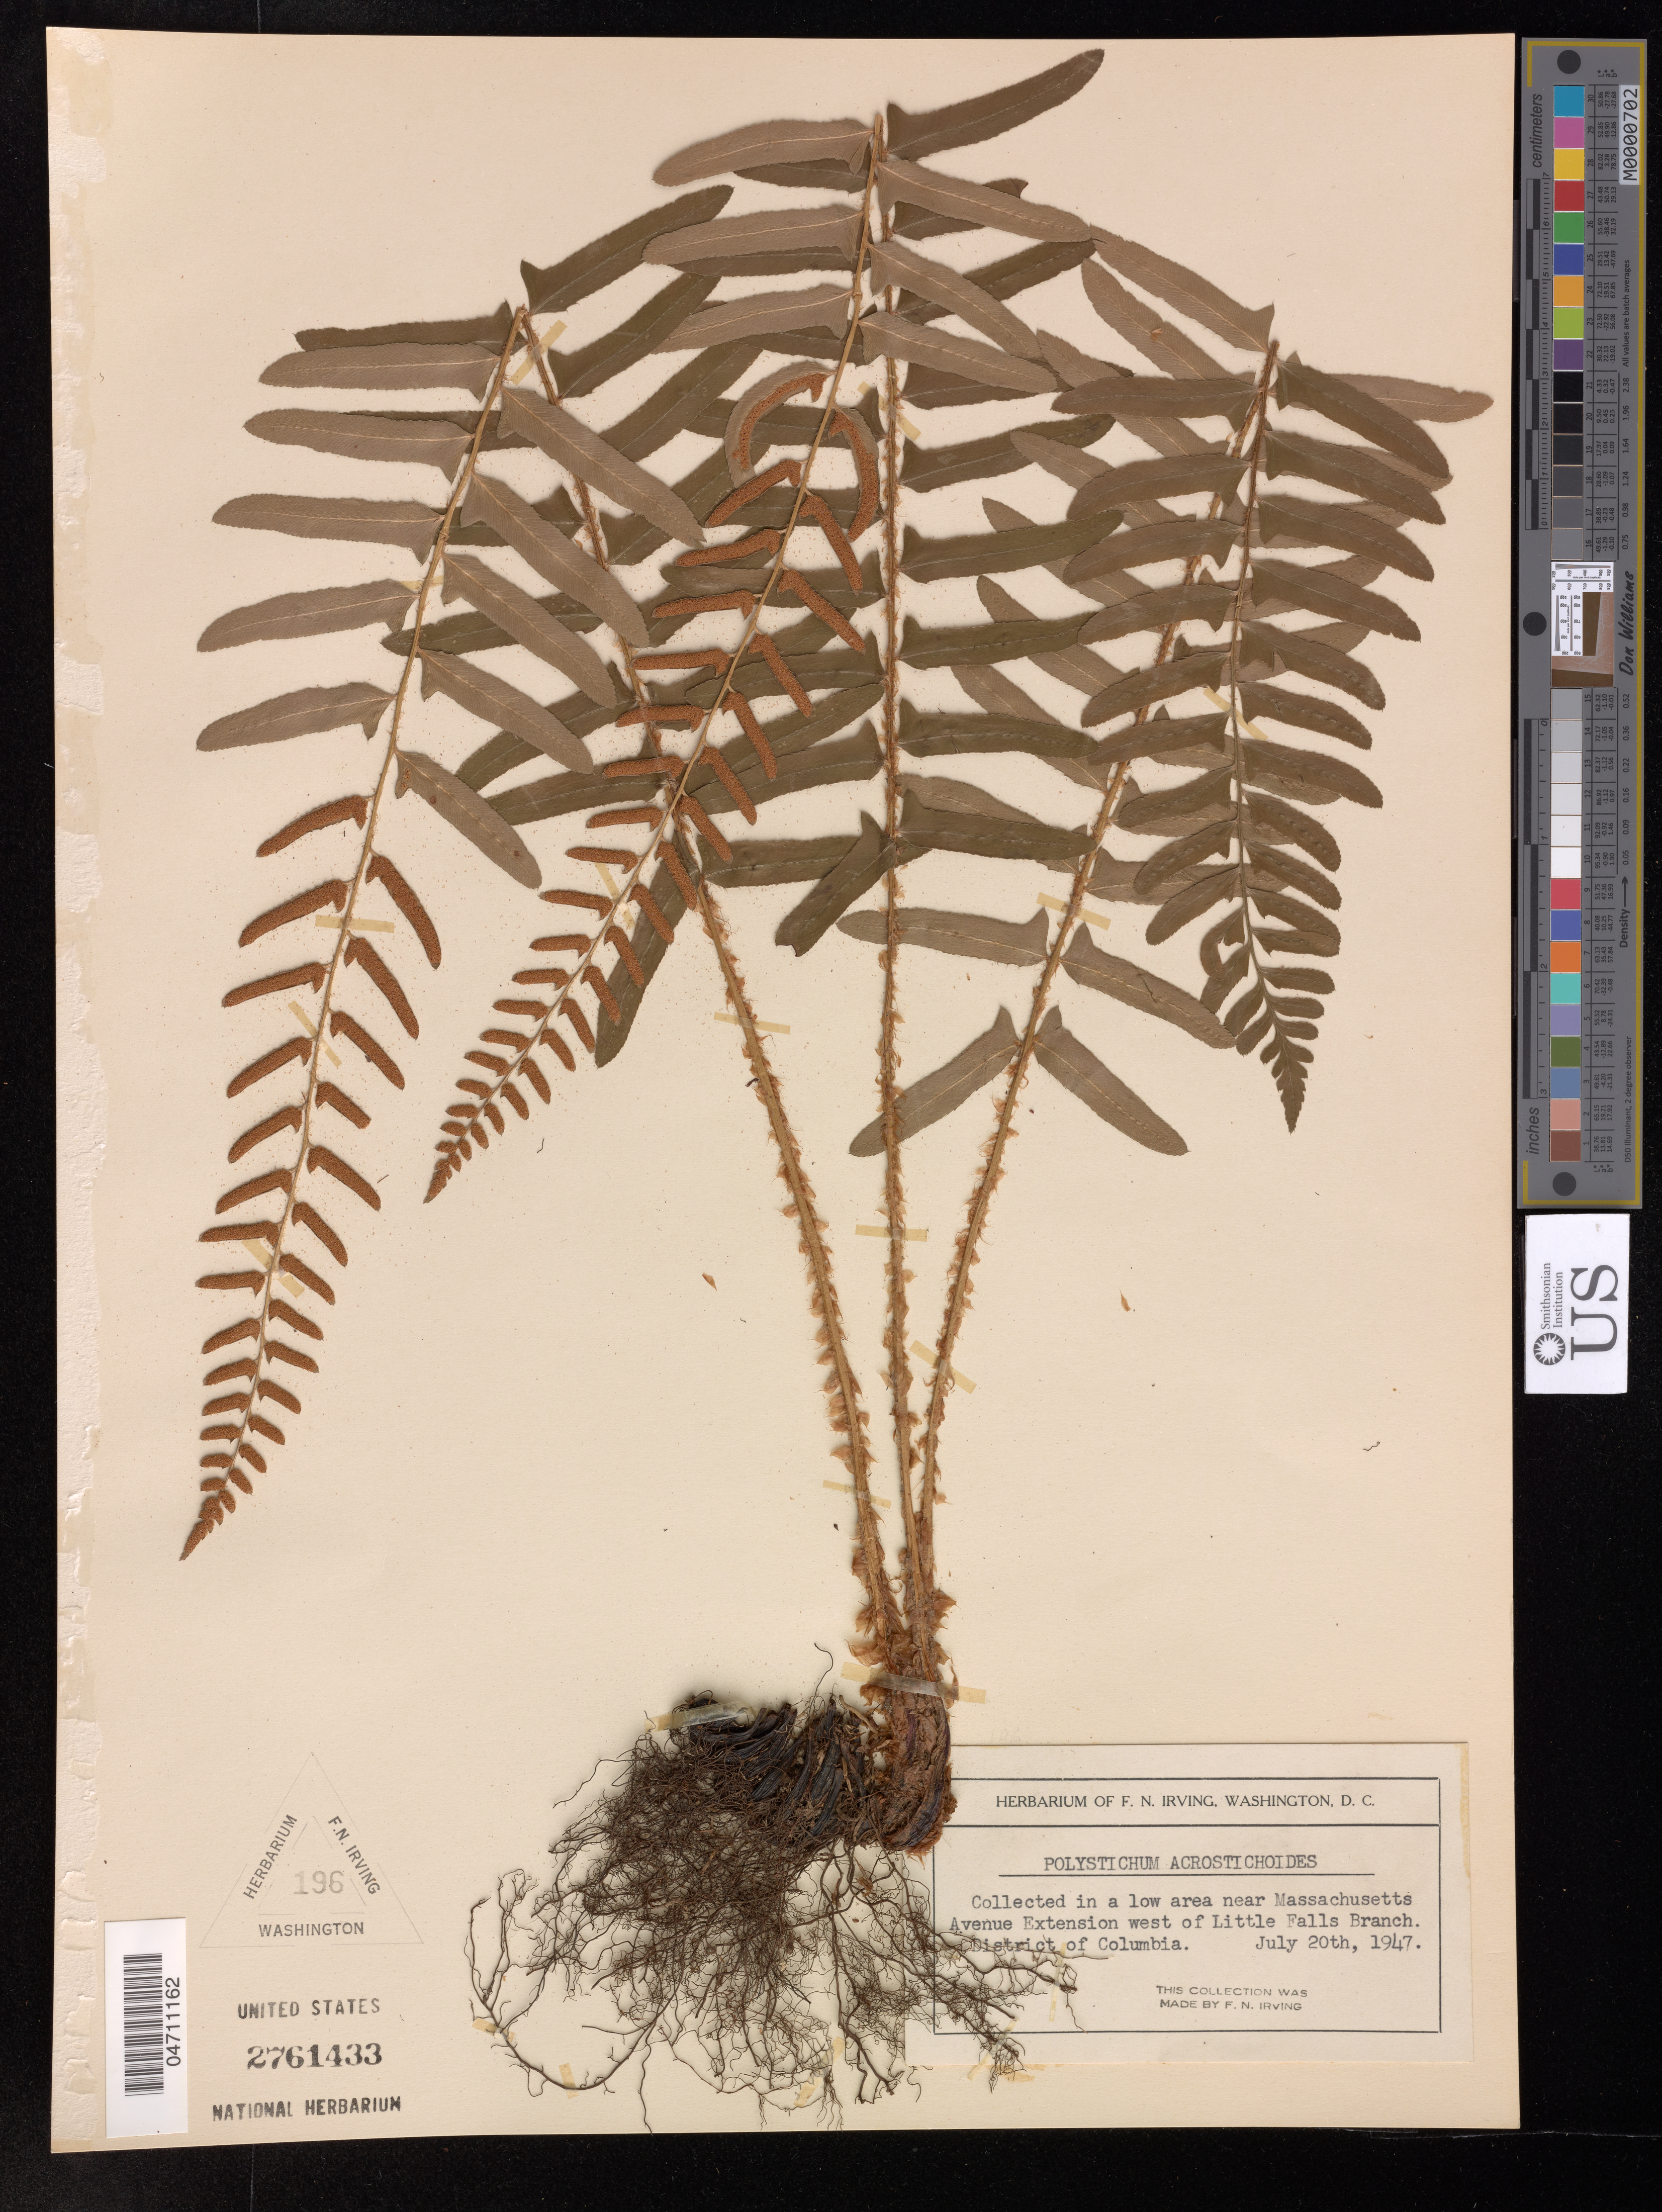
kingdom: Plantae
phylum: Tracheophyta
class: Polypodiopsida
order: Polypodiales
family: Dryopteridaceae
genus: Polystichum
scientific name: Polystichum acrostichoides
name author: (Michx.) Schott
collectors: F. Irving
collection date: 1947-07-20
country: United States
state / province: Washington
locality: Collected in a low area near Massachusetts Avenue Extension west of Little Falls Branch, District of Columbia.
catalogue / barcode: US 2761433